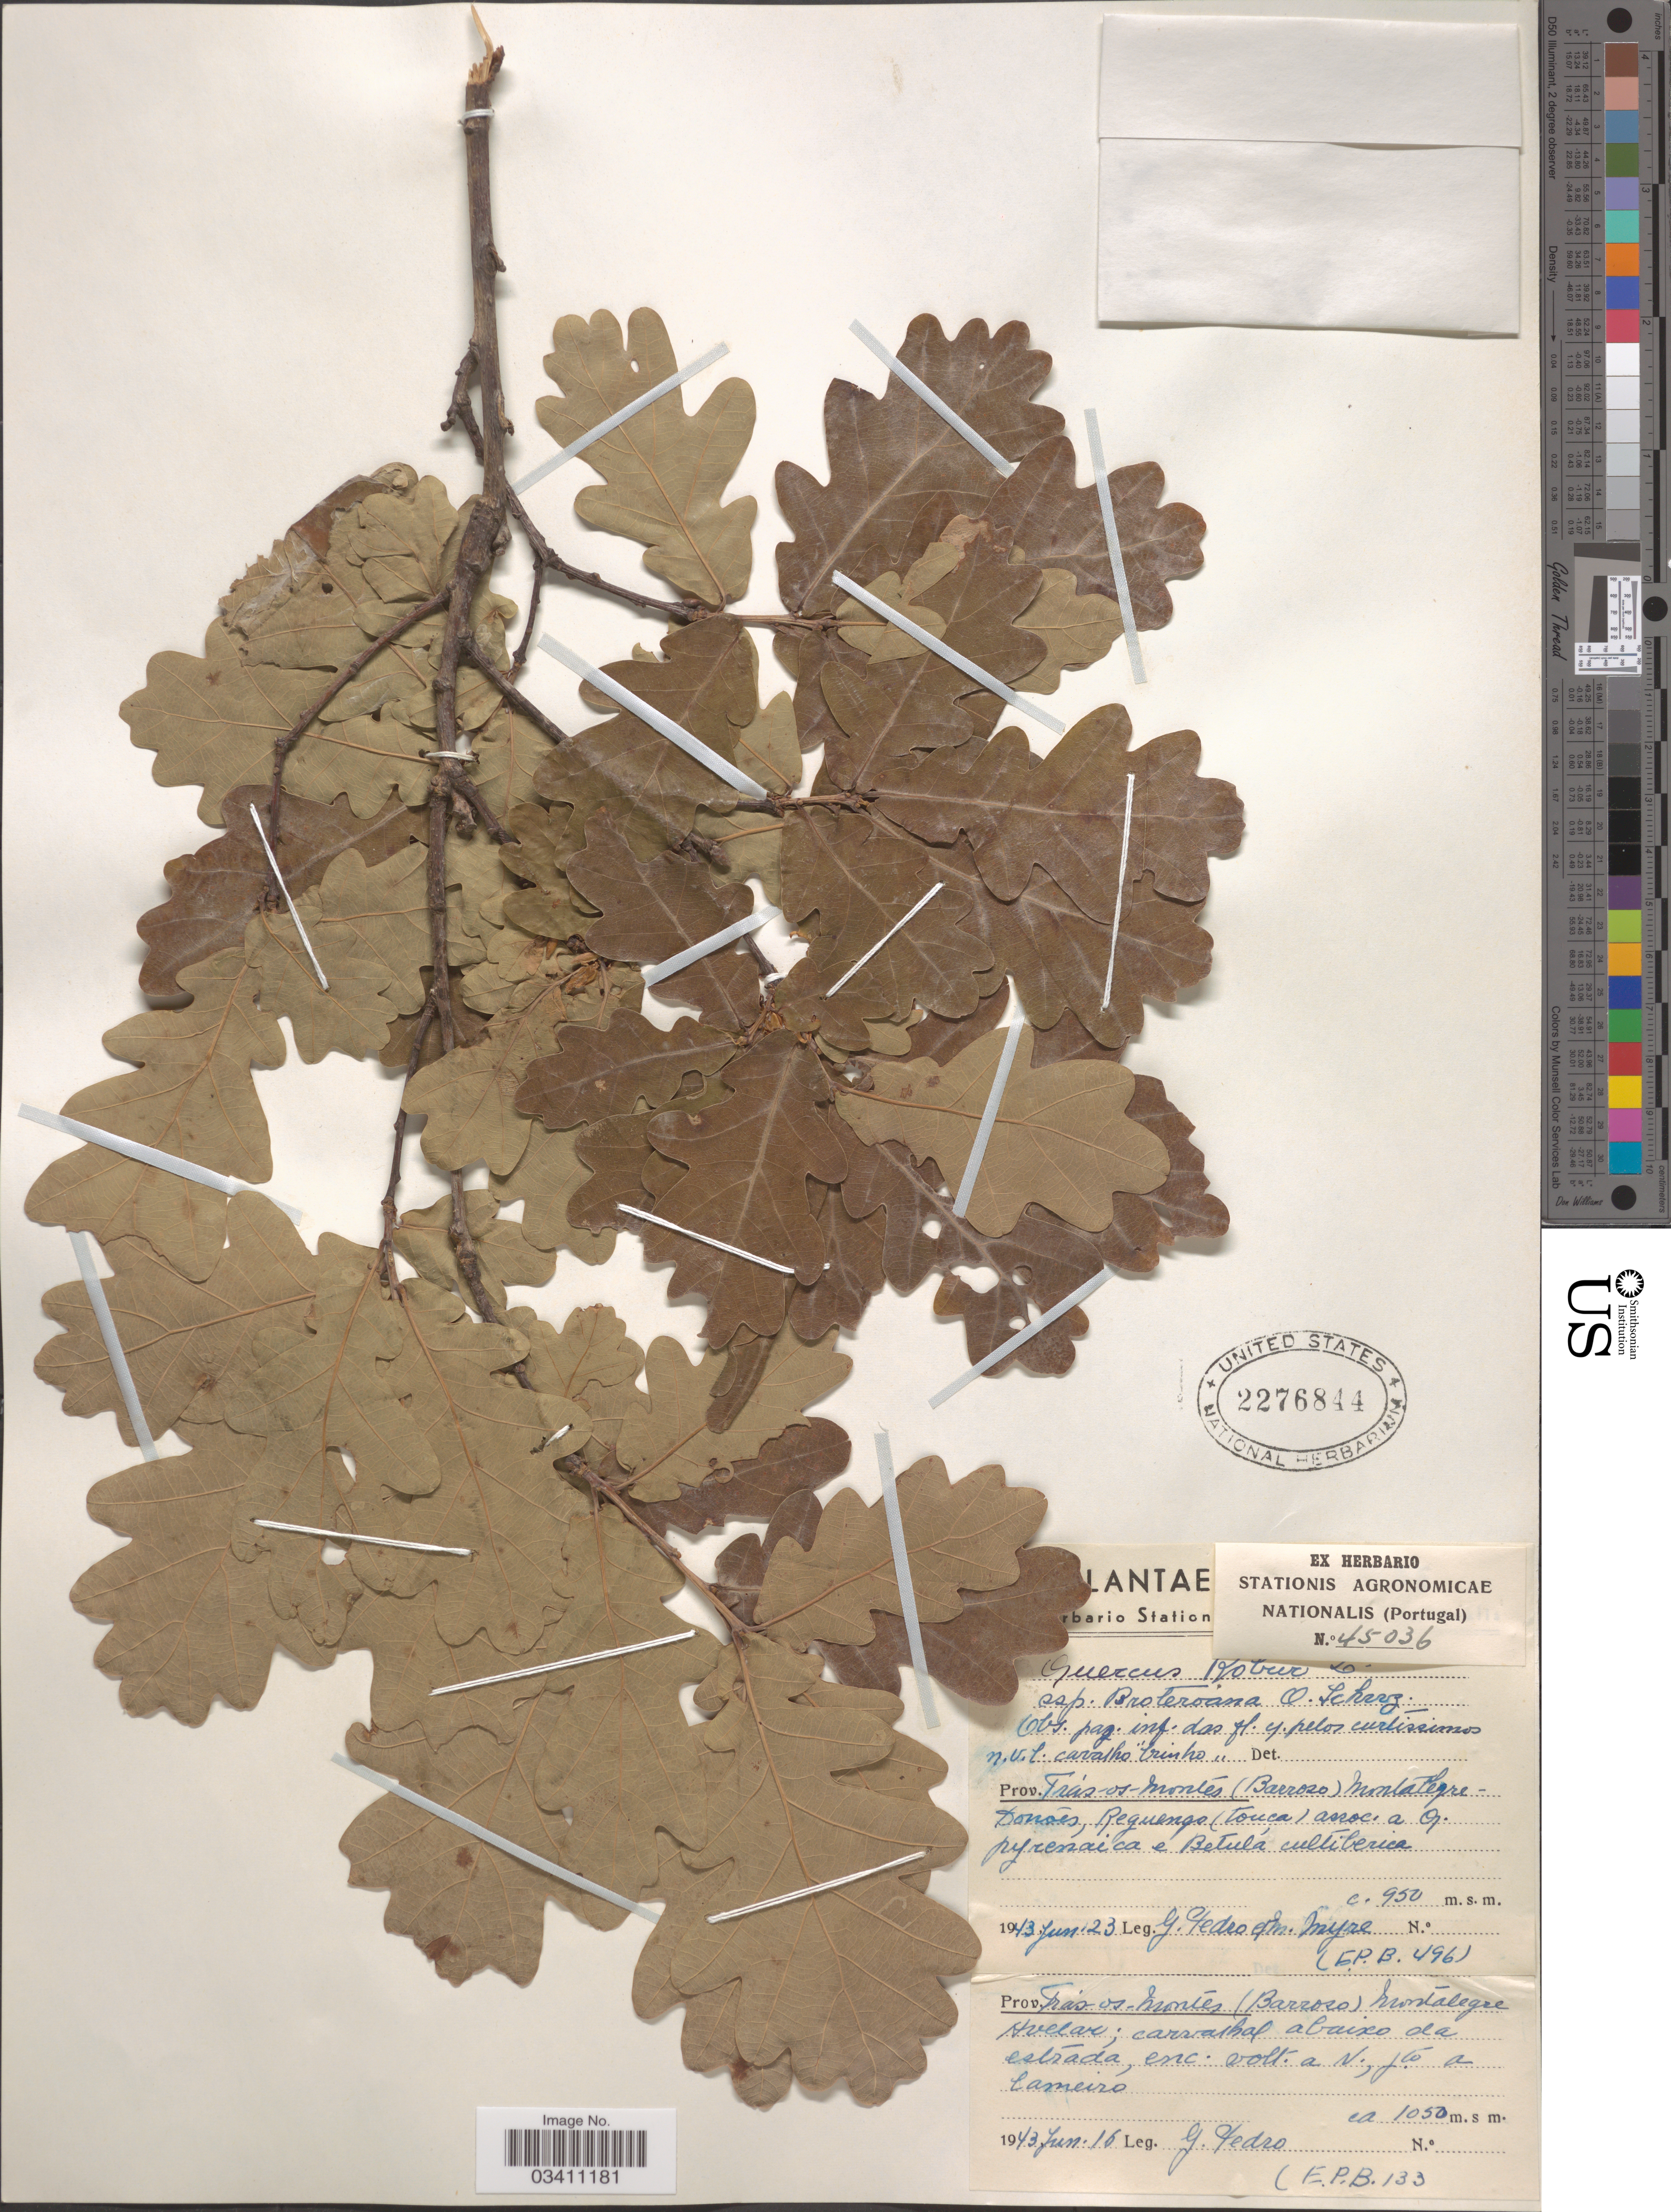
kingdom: Plantae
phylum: Tracheophyta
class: Magnoliopsida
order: Fagales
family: Fagaceae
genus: Quercus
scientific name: Quercus robur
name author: L.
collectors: G. Pedro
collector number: E.P.B. 133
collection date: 1943-06-16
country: Portugal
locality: Prov. Trás-os-montes (Barroso) Montalegre - Avelave; carvalhal abaixo da estrada, enc. volt a N; jto. a Cameiro. [interpreted]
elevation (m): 1050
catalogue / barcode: US 2276844-2